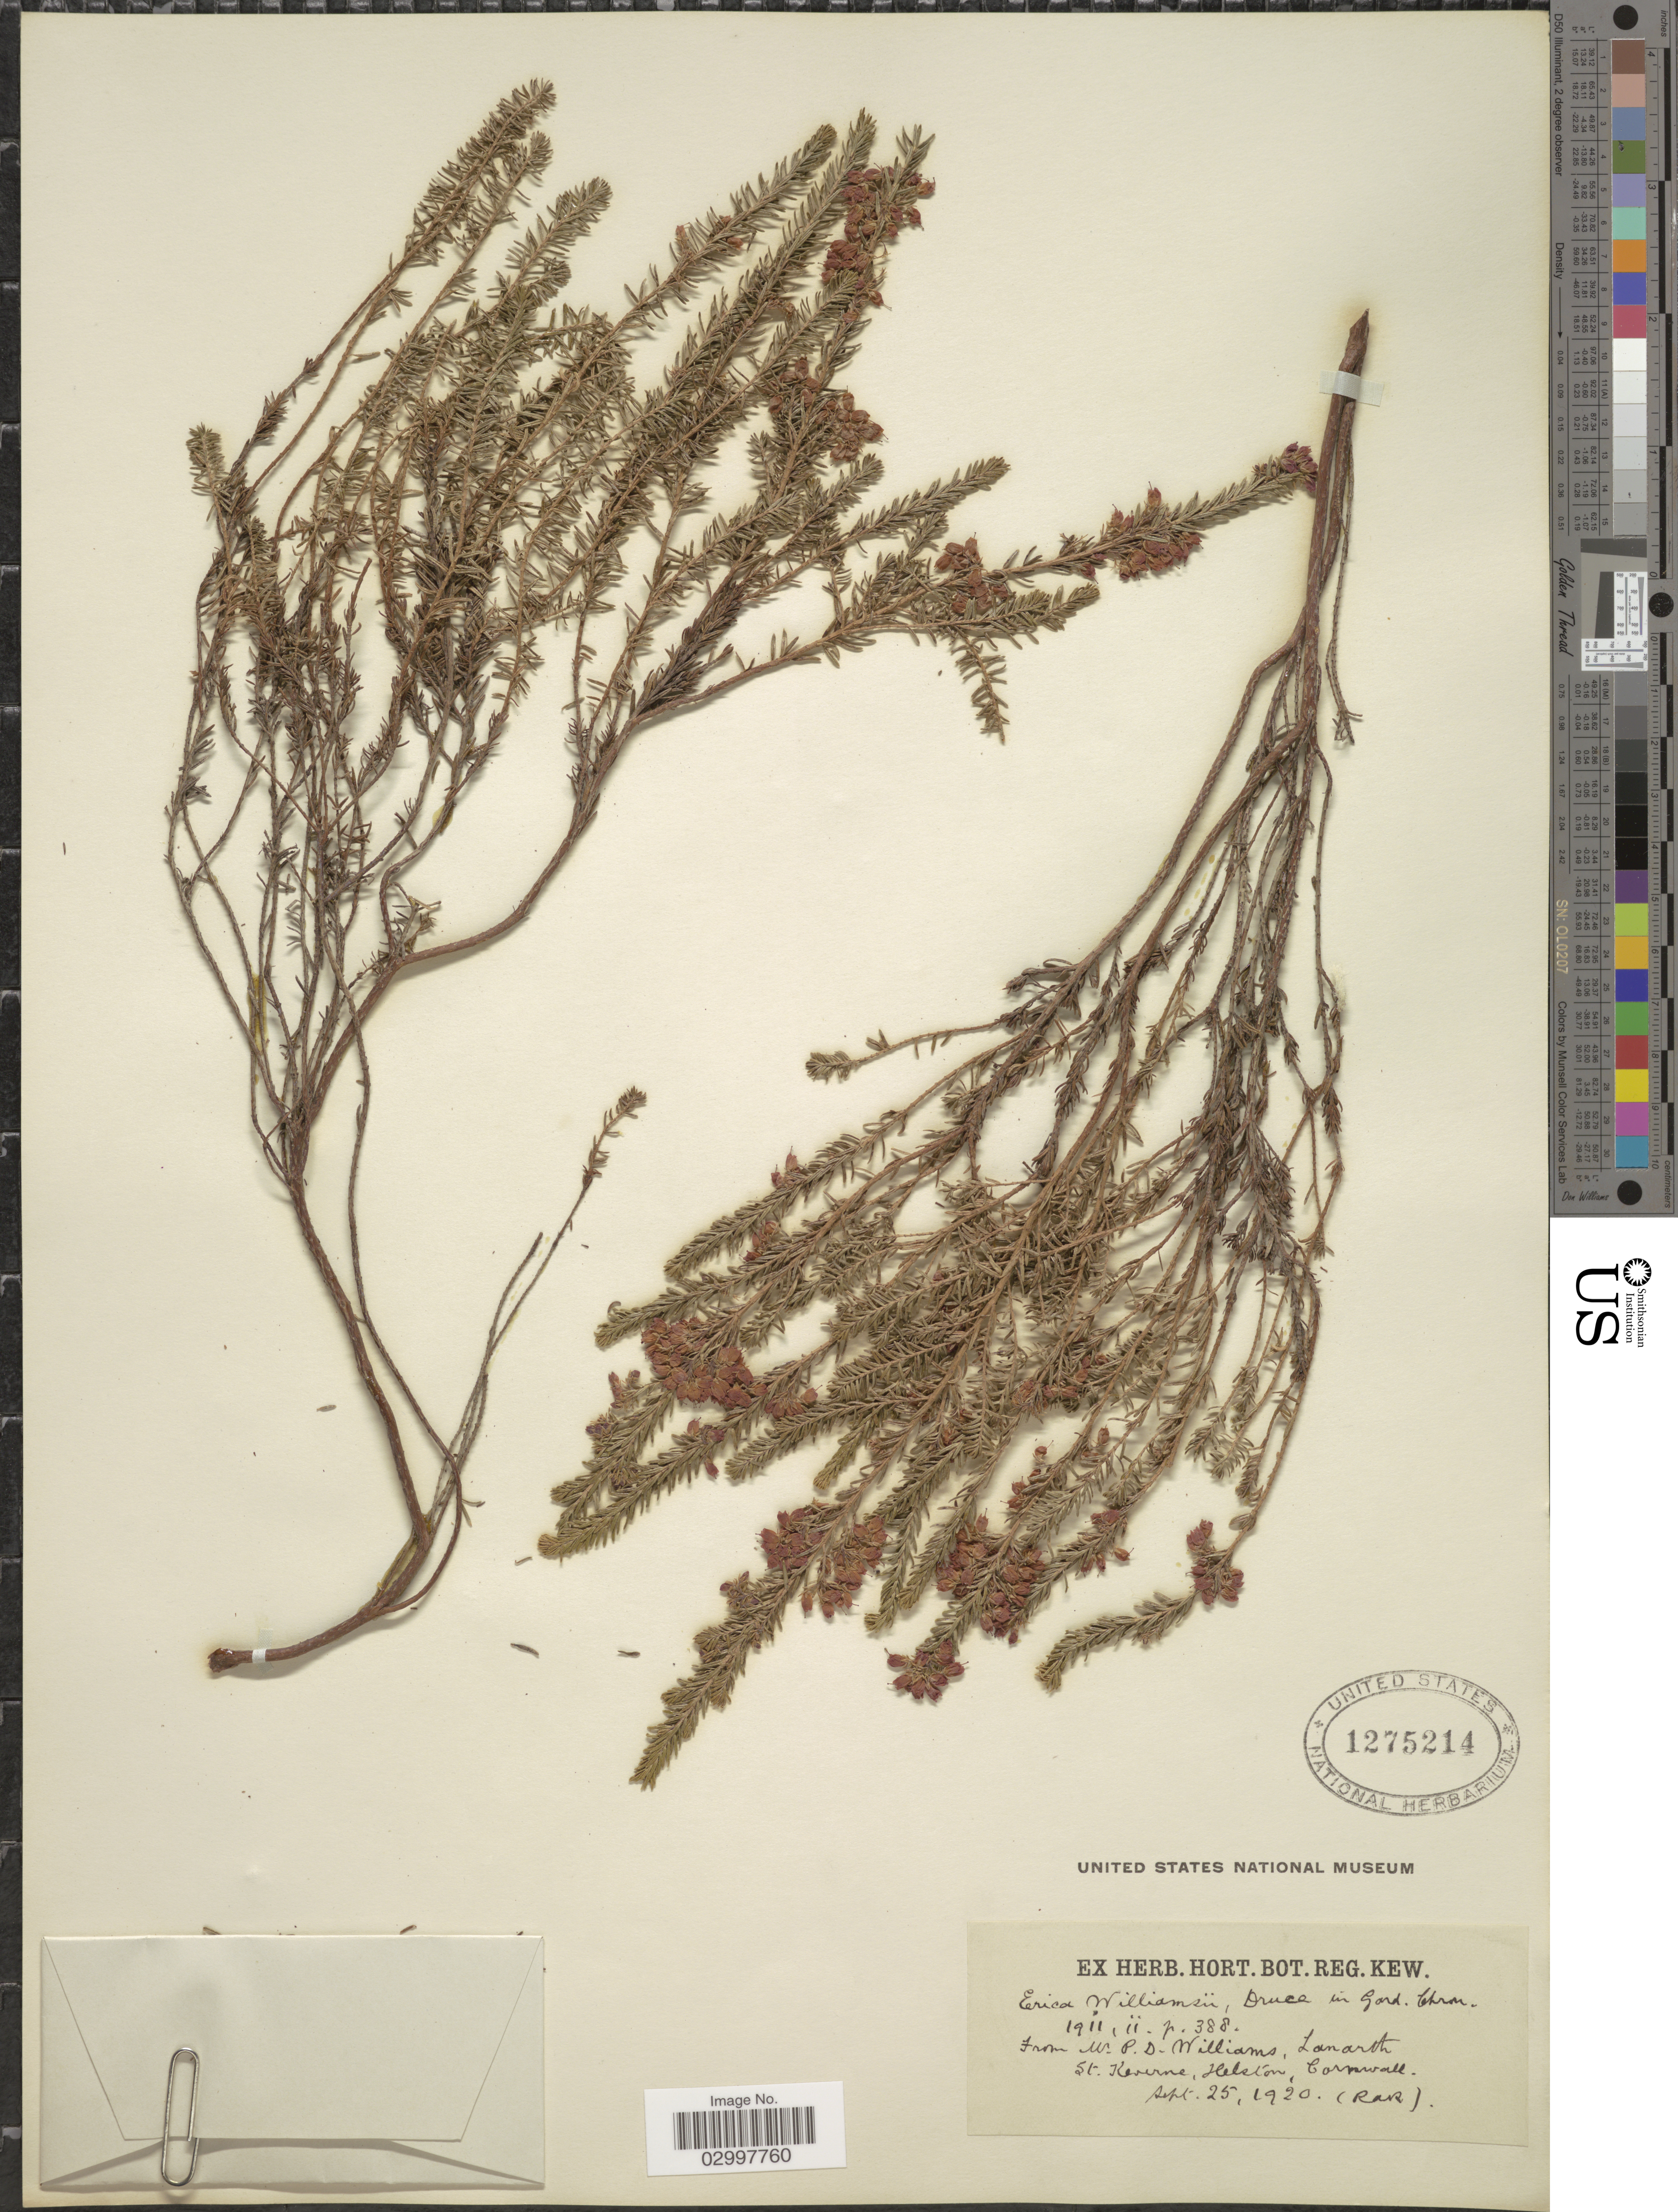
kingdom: Plantae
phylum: Tracheophyta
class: Magnoliopsida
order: Ericales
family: Ericaceae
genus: Erica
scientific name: Erica x williamsii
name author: Druce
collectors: Ex herb. Hort. Bot. Reg. Kew.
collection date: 1920-09-25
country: United Kingdom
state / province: England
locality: Lanarth. St. Keverne, Helston, Cornwall.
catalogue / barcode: US 1275214